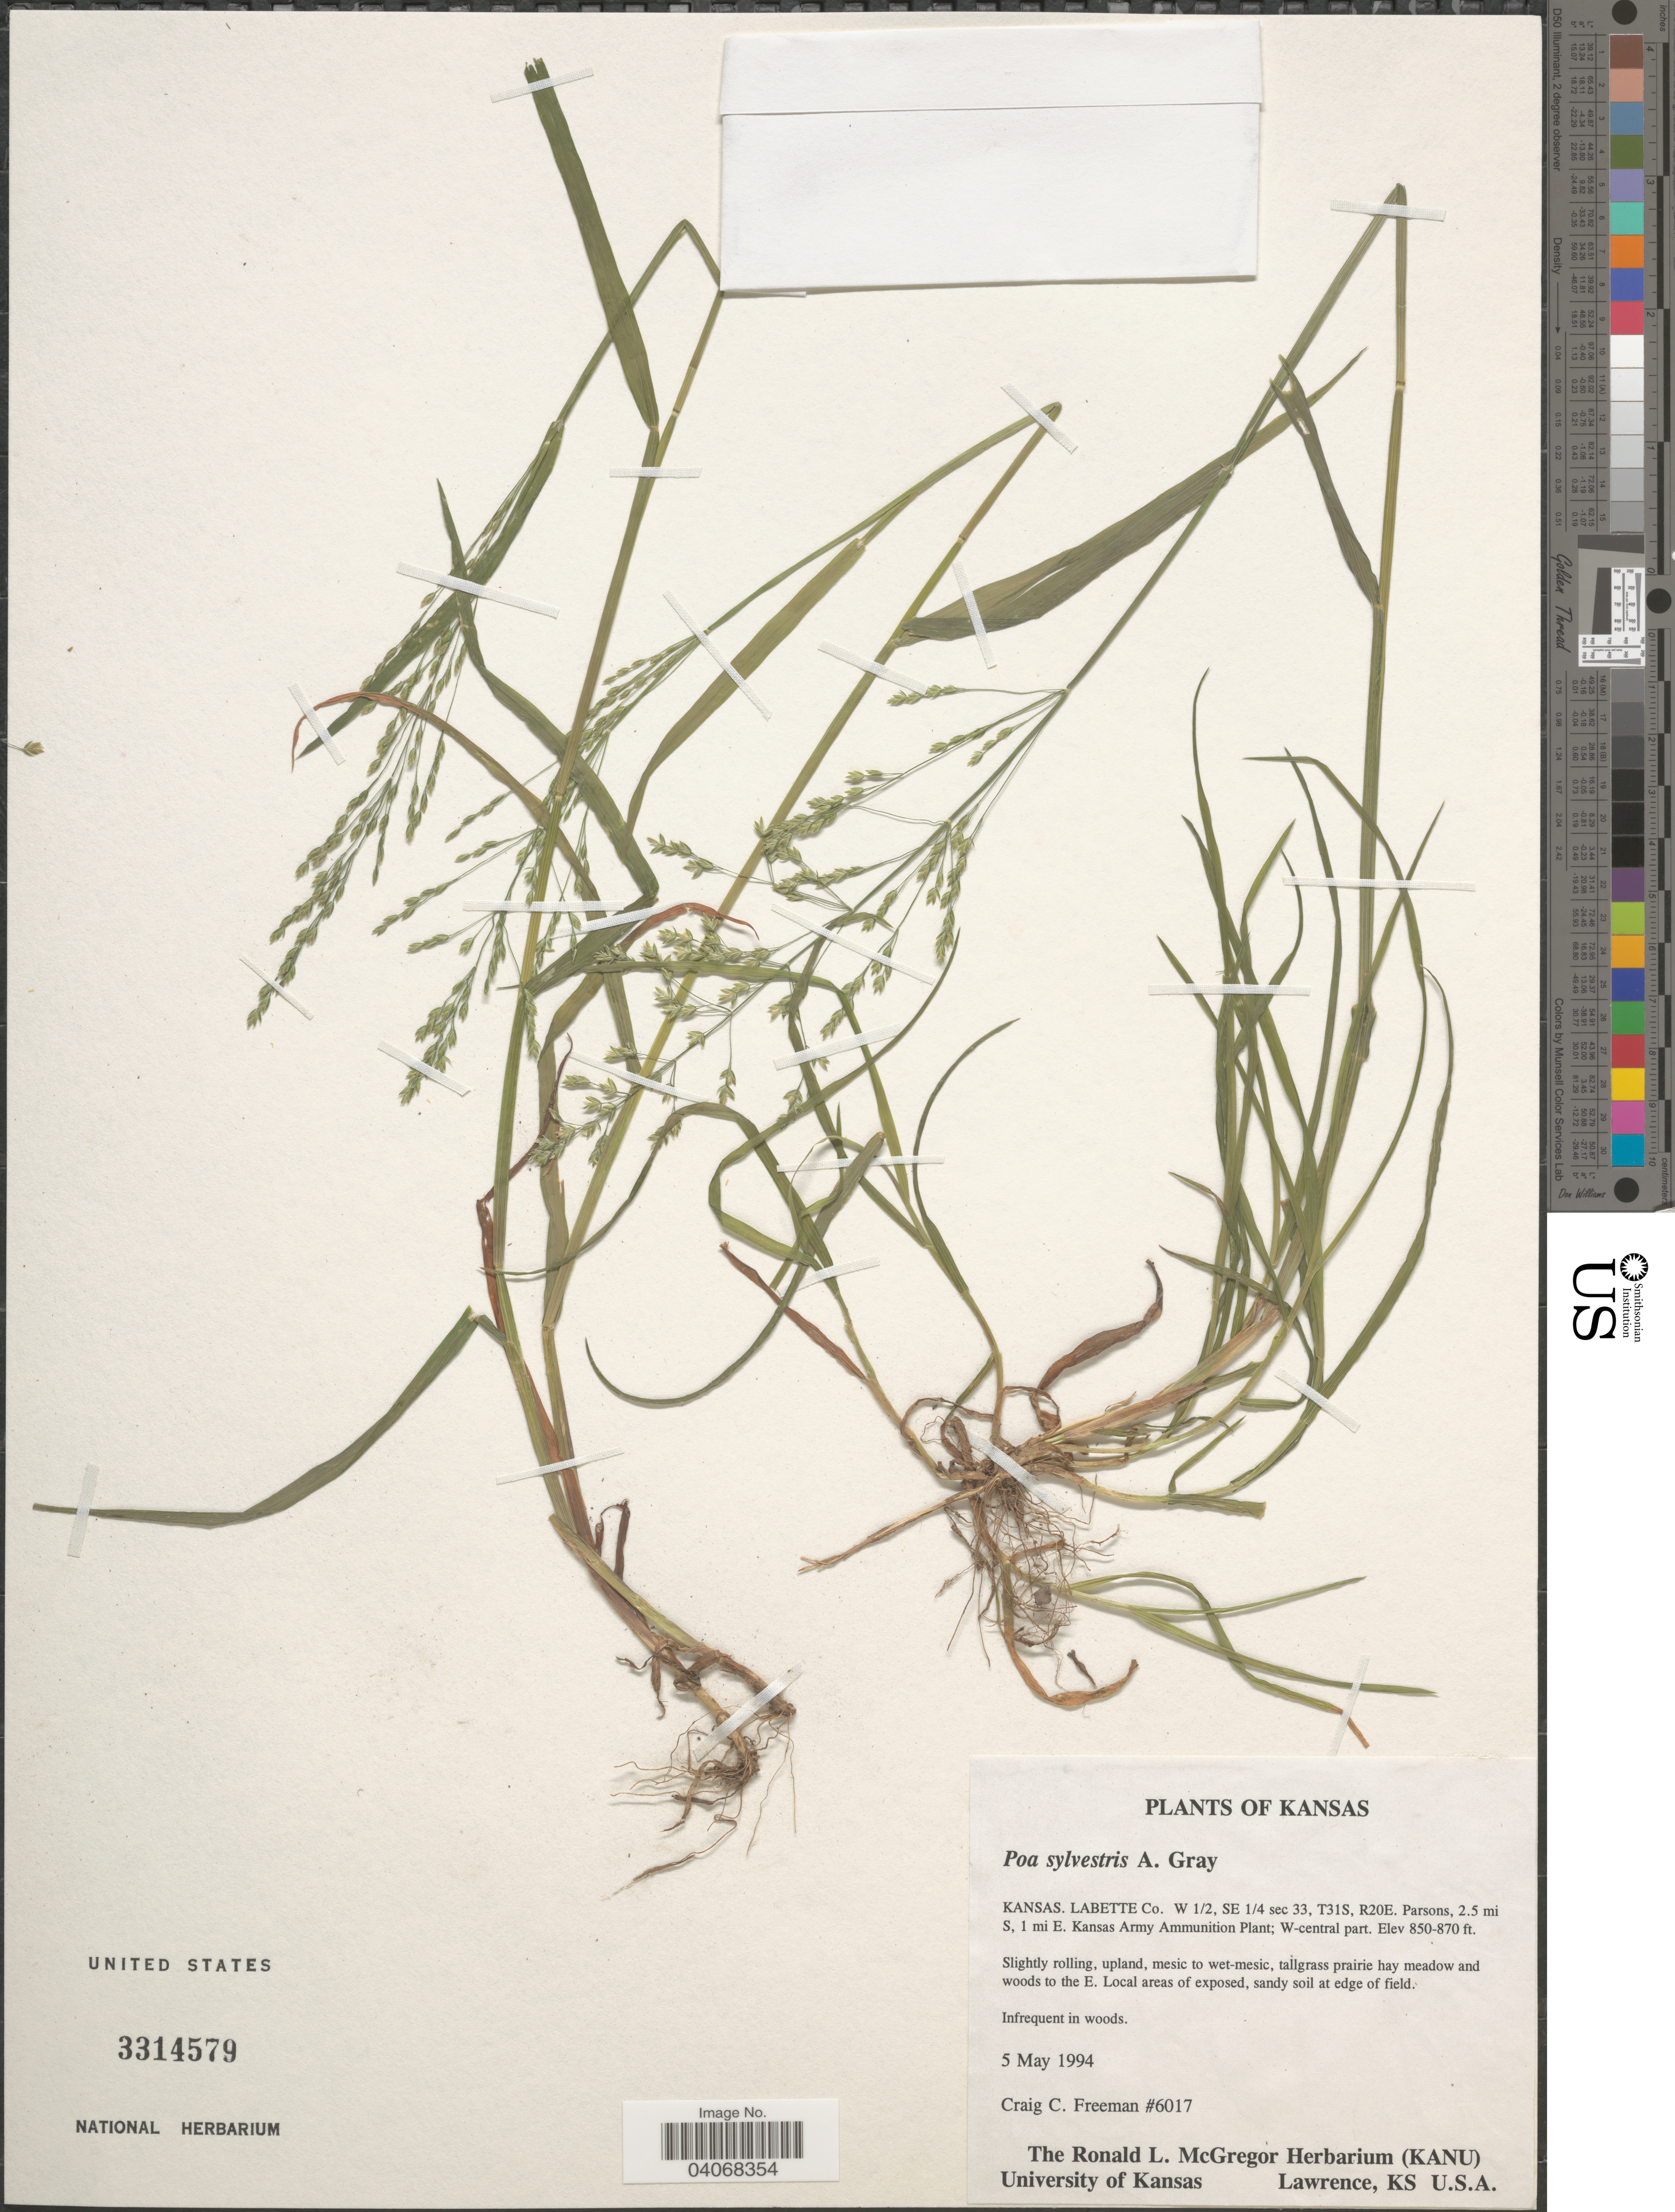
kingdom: Plantae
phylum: Tracheophyta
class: Liliopsida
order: Poales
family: Poaceae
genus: Poa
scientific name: Poa sylvestris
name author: A. Gray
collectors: C. C. Freeman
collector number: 6017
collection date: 1994-05-05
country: United States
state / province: Kansas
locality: Labette Co. 1 1/2, SE 1/4 sec 33, T31S, R20E. Parsons, 2.5 mi S, 1 mi. E. Kansas Army Ammunition Plant; W-central part. Infrequent in wood. Tallgrass prairie hay meadow and woods to the E. Local areas of exposed, sandy soil at edge of field.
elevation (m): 259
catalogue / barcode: US 3314579